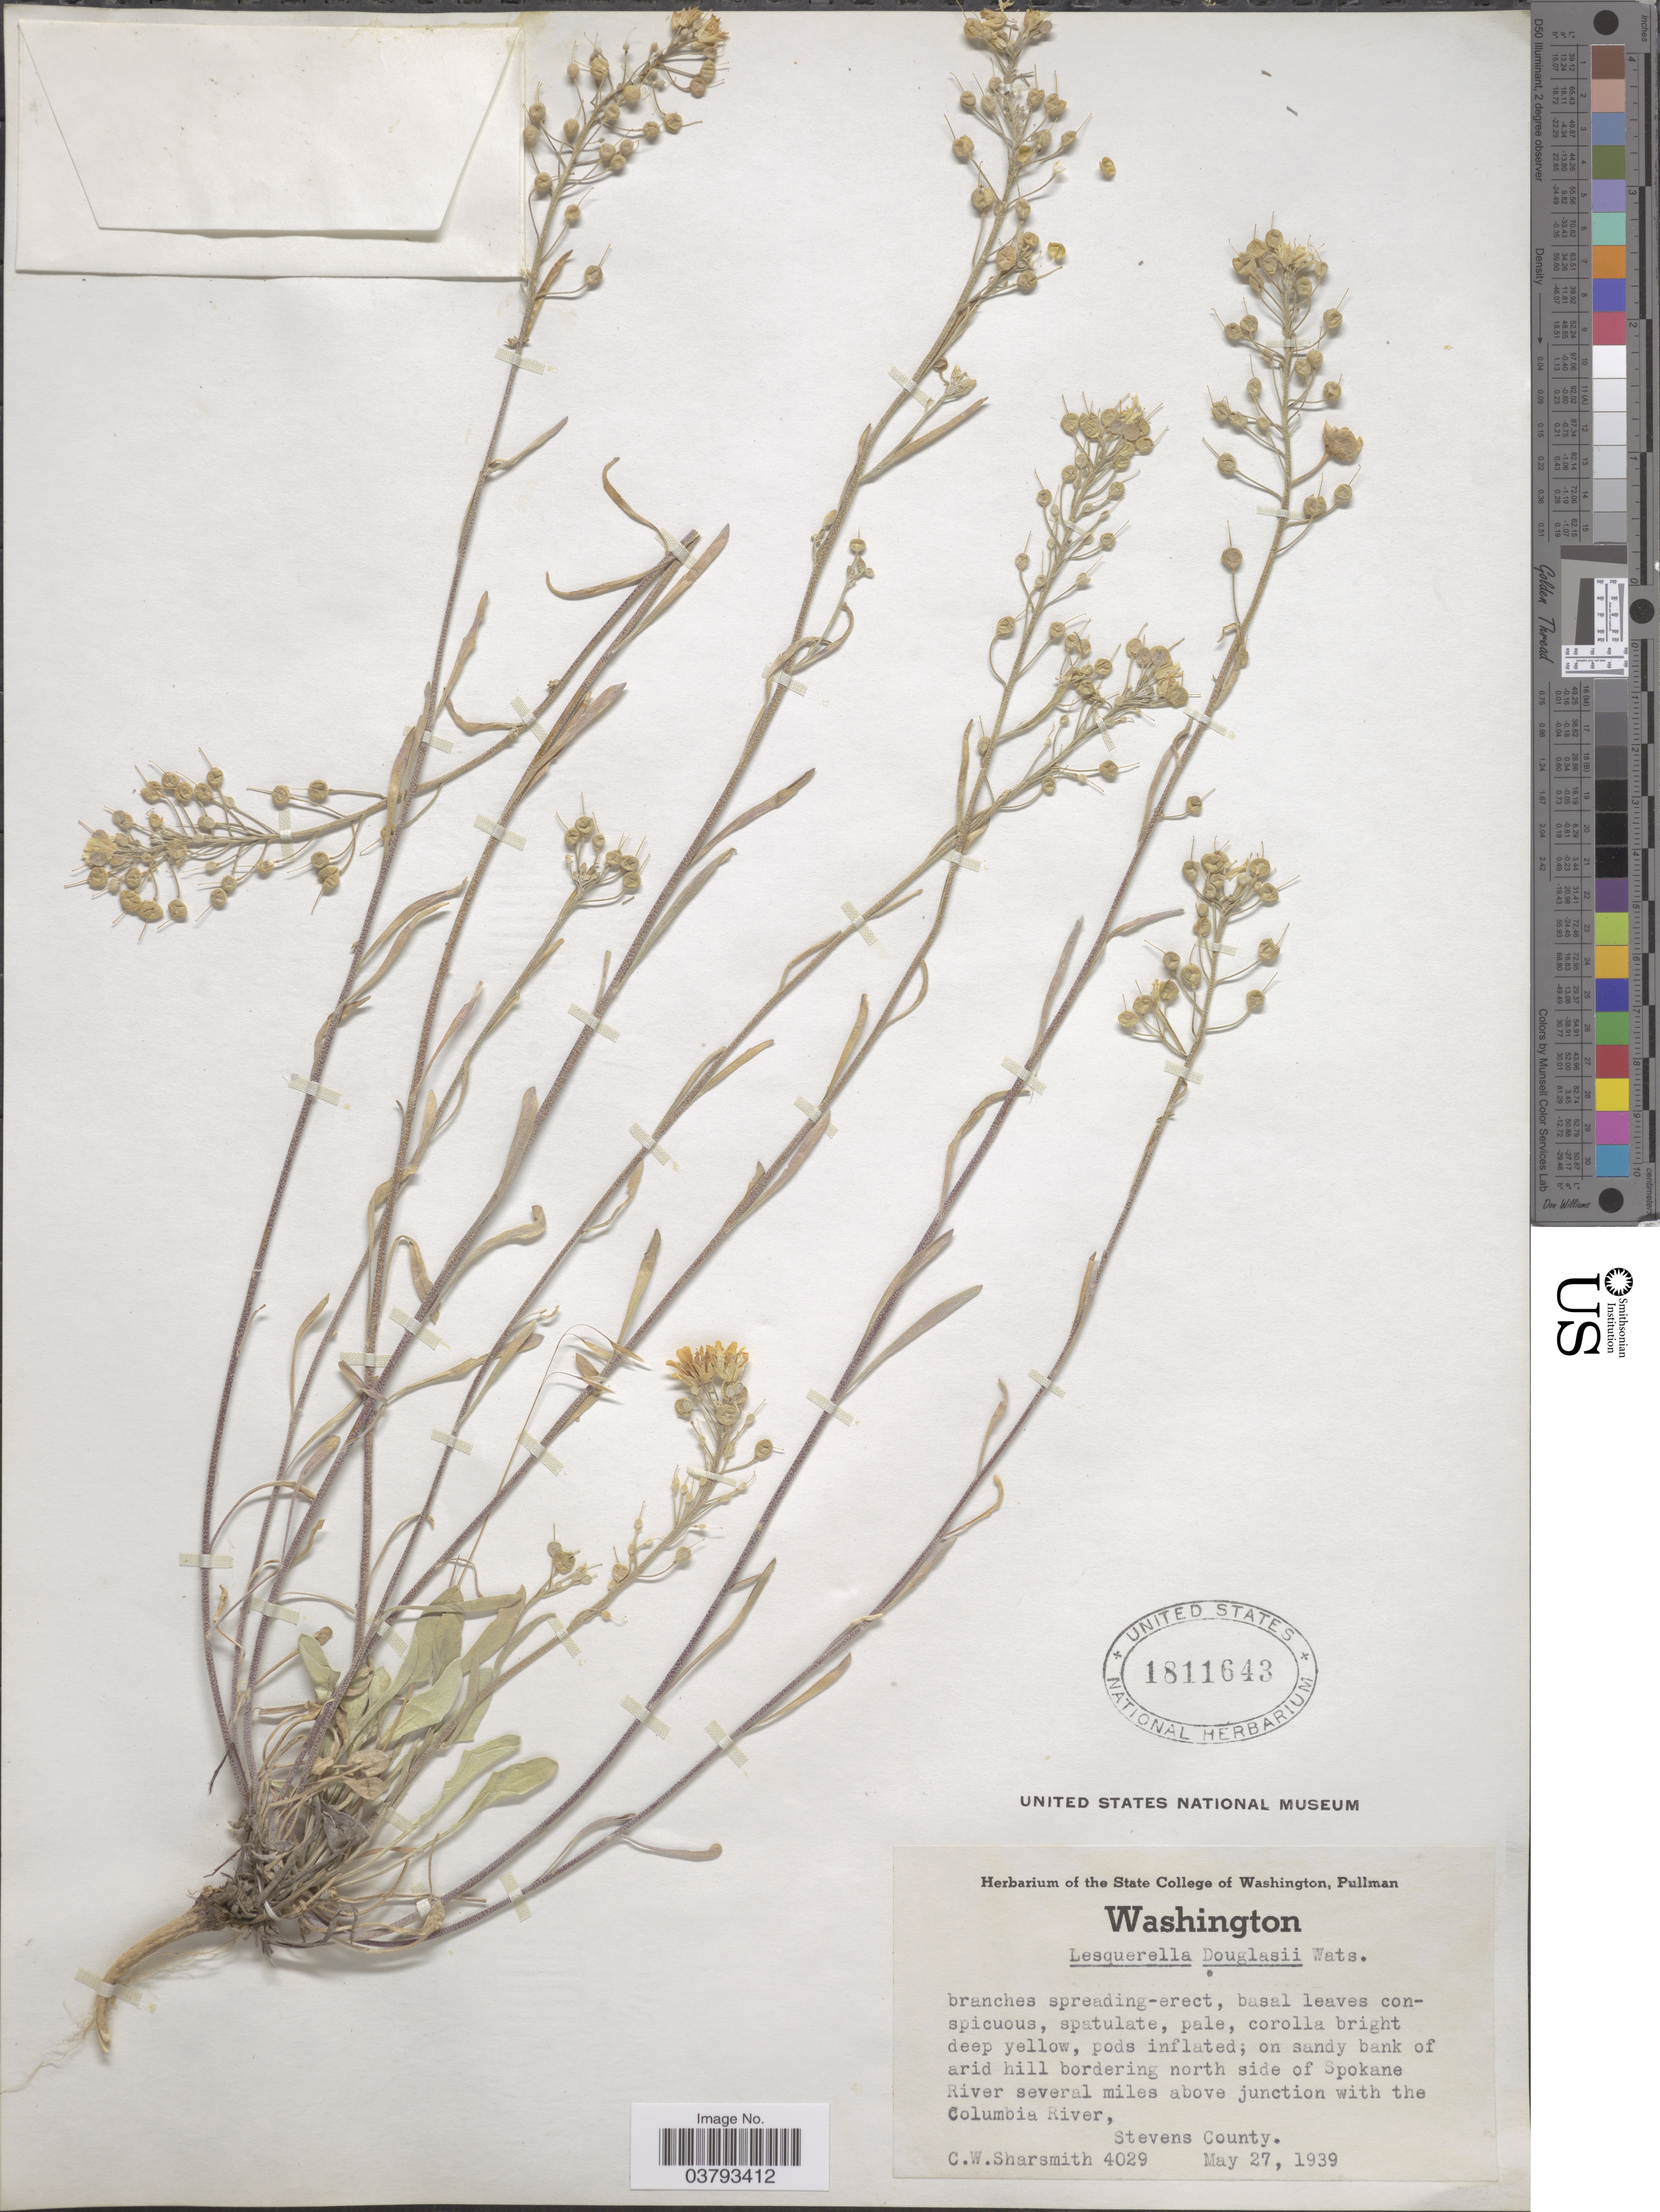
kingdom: Plantae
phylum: Tracheophyta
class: Magnoliopsida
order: Brassicales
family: Brassicaceae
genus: Lesquerella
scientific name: Lesquerella douglasii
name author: S. Watson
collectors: C. Sharsmith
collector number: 4029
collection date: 1939-05-27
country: United States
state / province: Washington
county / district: Spokane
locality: On sandy bank of arid hill bordering north side of Spokane River several miles above junction with Columbia River, Stevens County.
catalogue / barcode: US 1811643